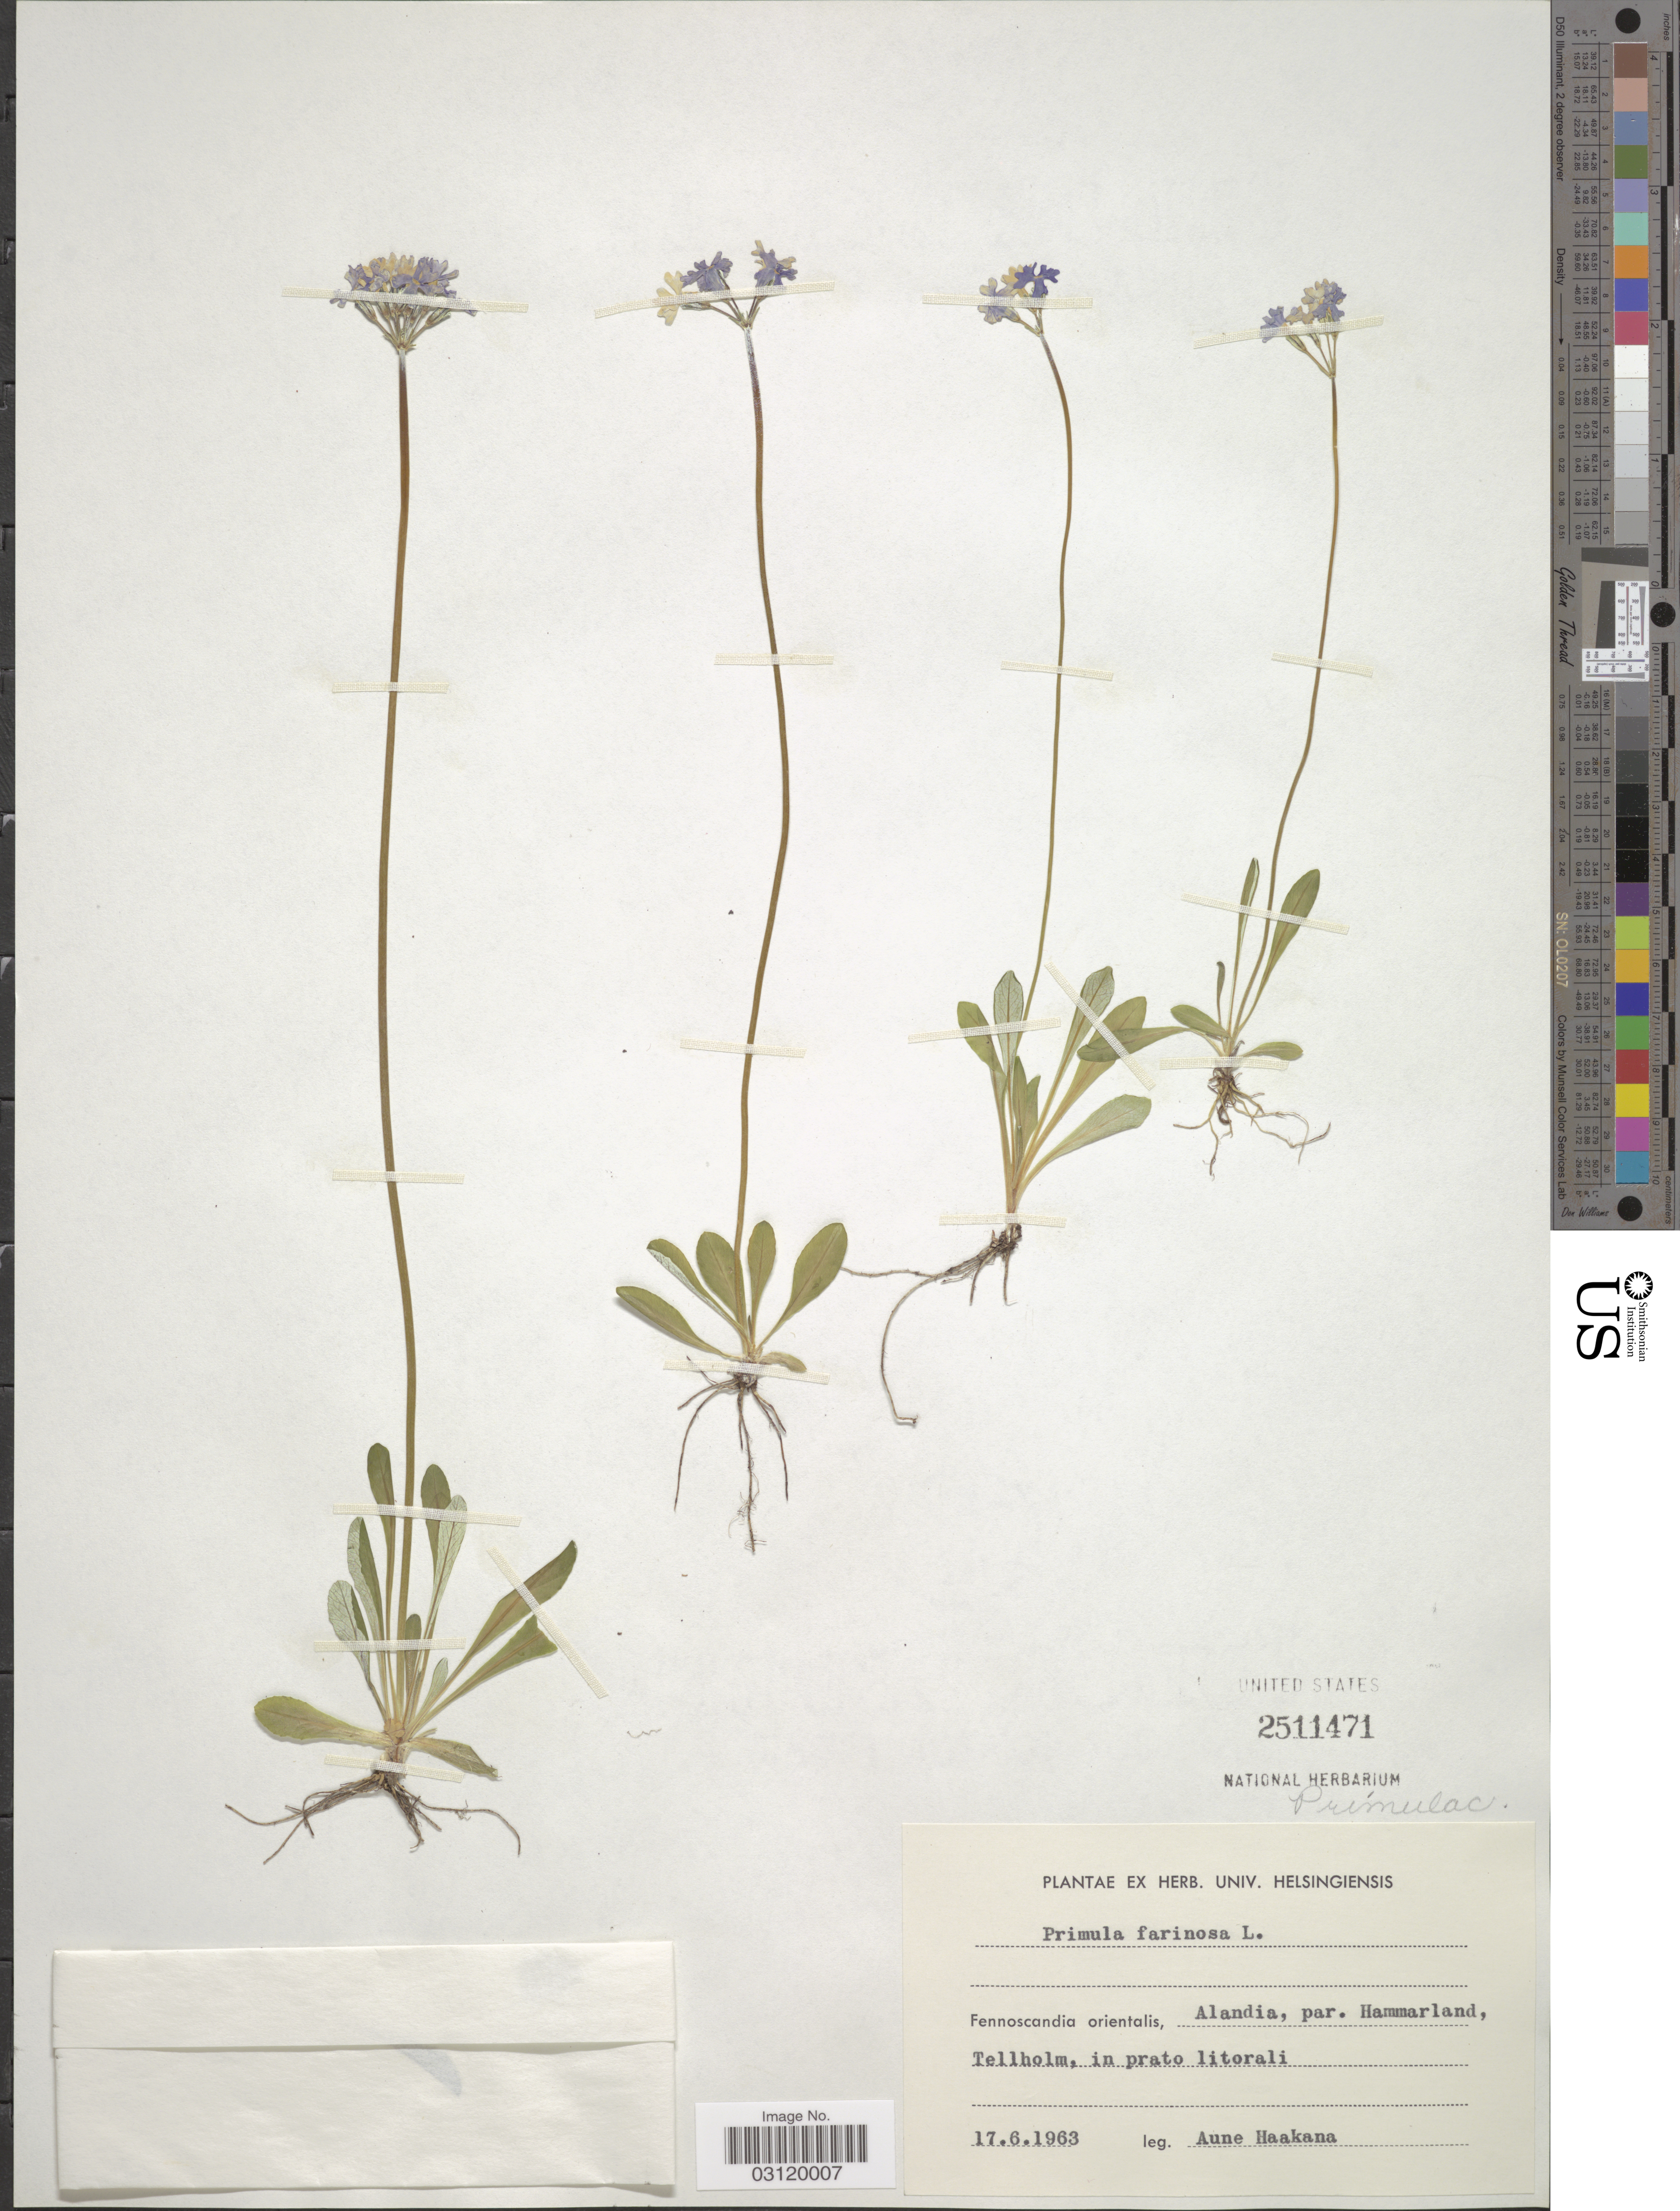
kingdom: Plantae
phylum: Tracheophyta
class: Magnoliopsida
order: Ericales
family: Primulaceae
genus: Primula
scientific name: Primula farinosa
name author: L.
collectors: A. Haakana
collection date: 1963-06-17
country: Finland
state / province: Ahvenanmaa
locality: Fennoscandia orientalis, Alandia, par. Hammarland, Tellholm, in prato litorali.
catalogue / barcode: US 2511471